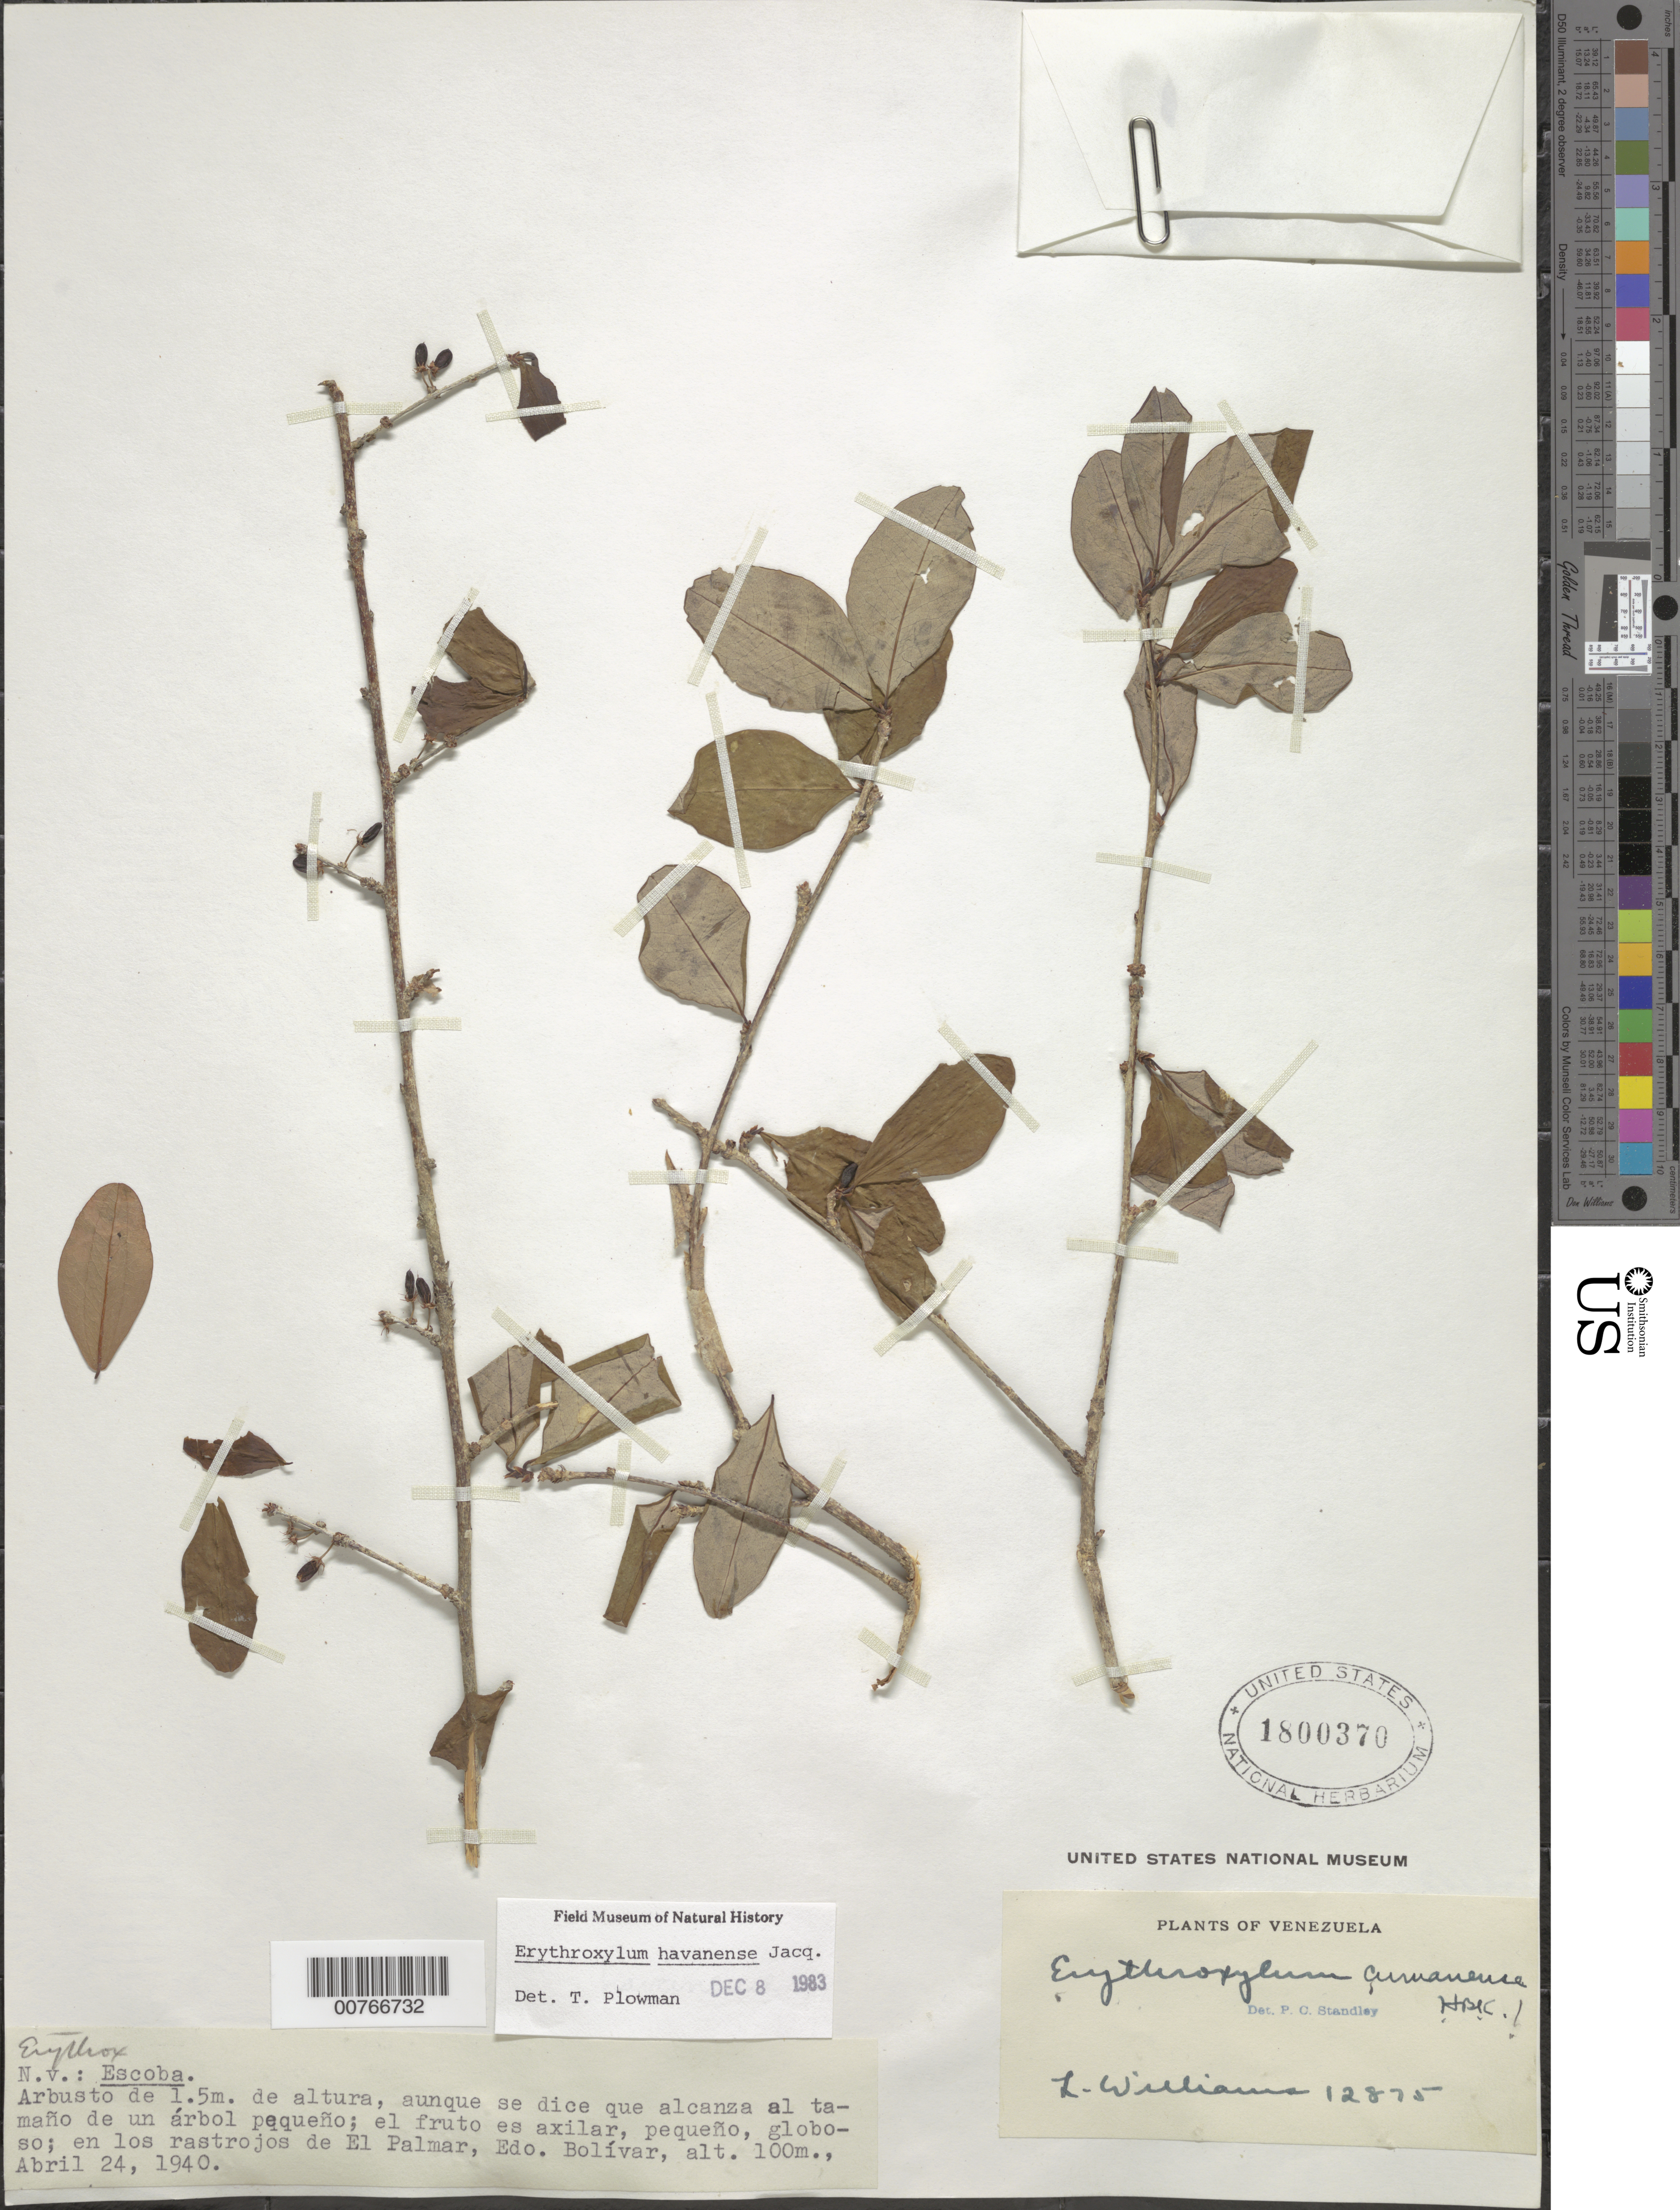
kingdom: Plantae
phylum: Tracheophyta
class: Magnoliopsida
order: Malpighiales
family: Erythroxylaceae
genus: Erythroxylum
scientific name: Erythroxylum havanense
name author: Jacq.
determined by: Plowman, Timothy C.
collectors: Ll. Williams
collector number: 12875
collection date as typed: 24-Apr-40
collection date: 1940-04-24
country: Venezuela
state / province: Bolívar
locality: El Palmar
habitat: Rastrojos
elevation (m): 100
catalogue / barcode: US 1800370